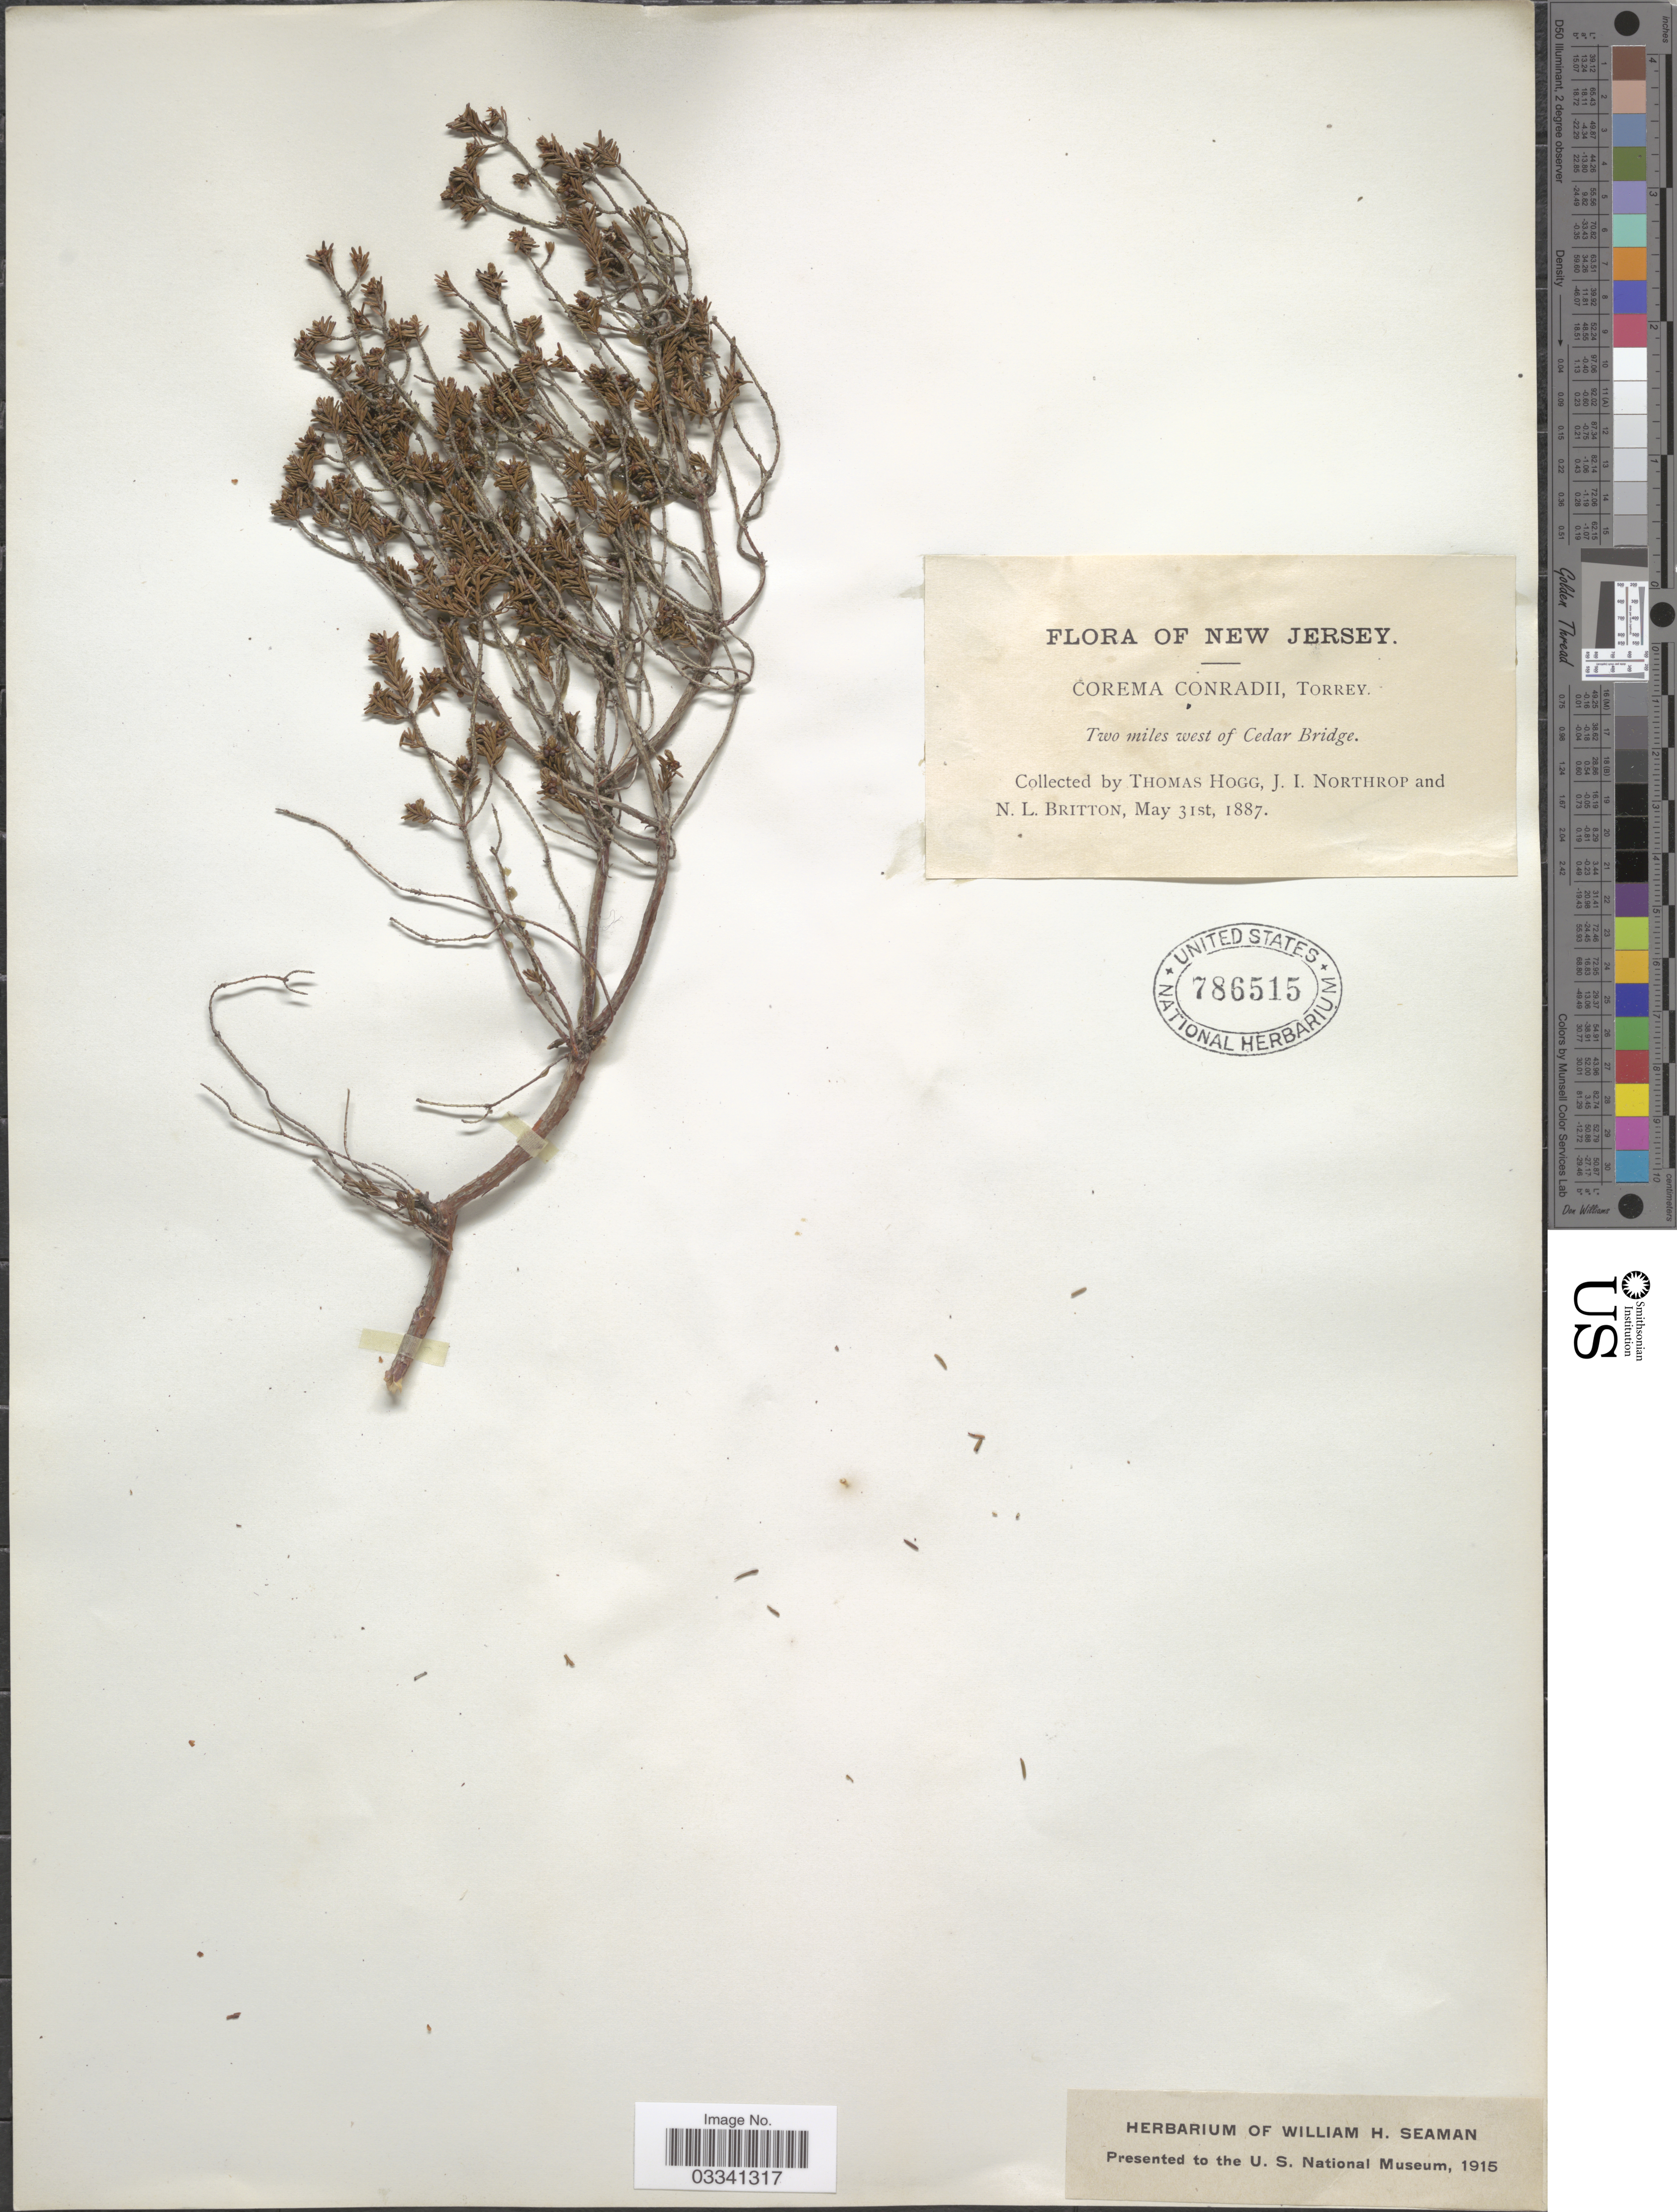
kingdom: Plantae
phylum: Tracheophyta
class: Magnoliopsida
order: Ericales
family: Ericaceae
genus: Corema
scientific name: Corema conradii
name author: Torr.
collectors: T. Hogg, J. Northrop & N. Britton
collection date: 1887-05-31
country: United States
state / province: New Jersey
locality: Two miles west of Cedar Bridge.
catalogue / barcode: US 786515